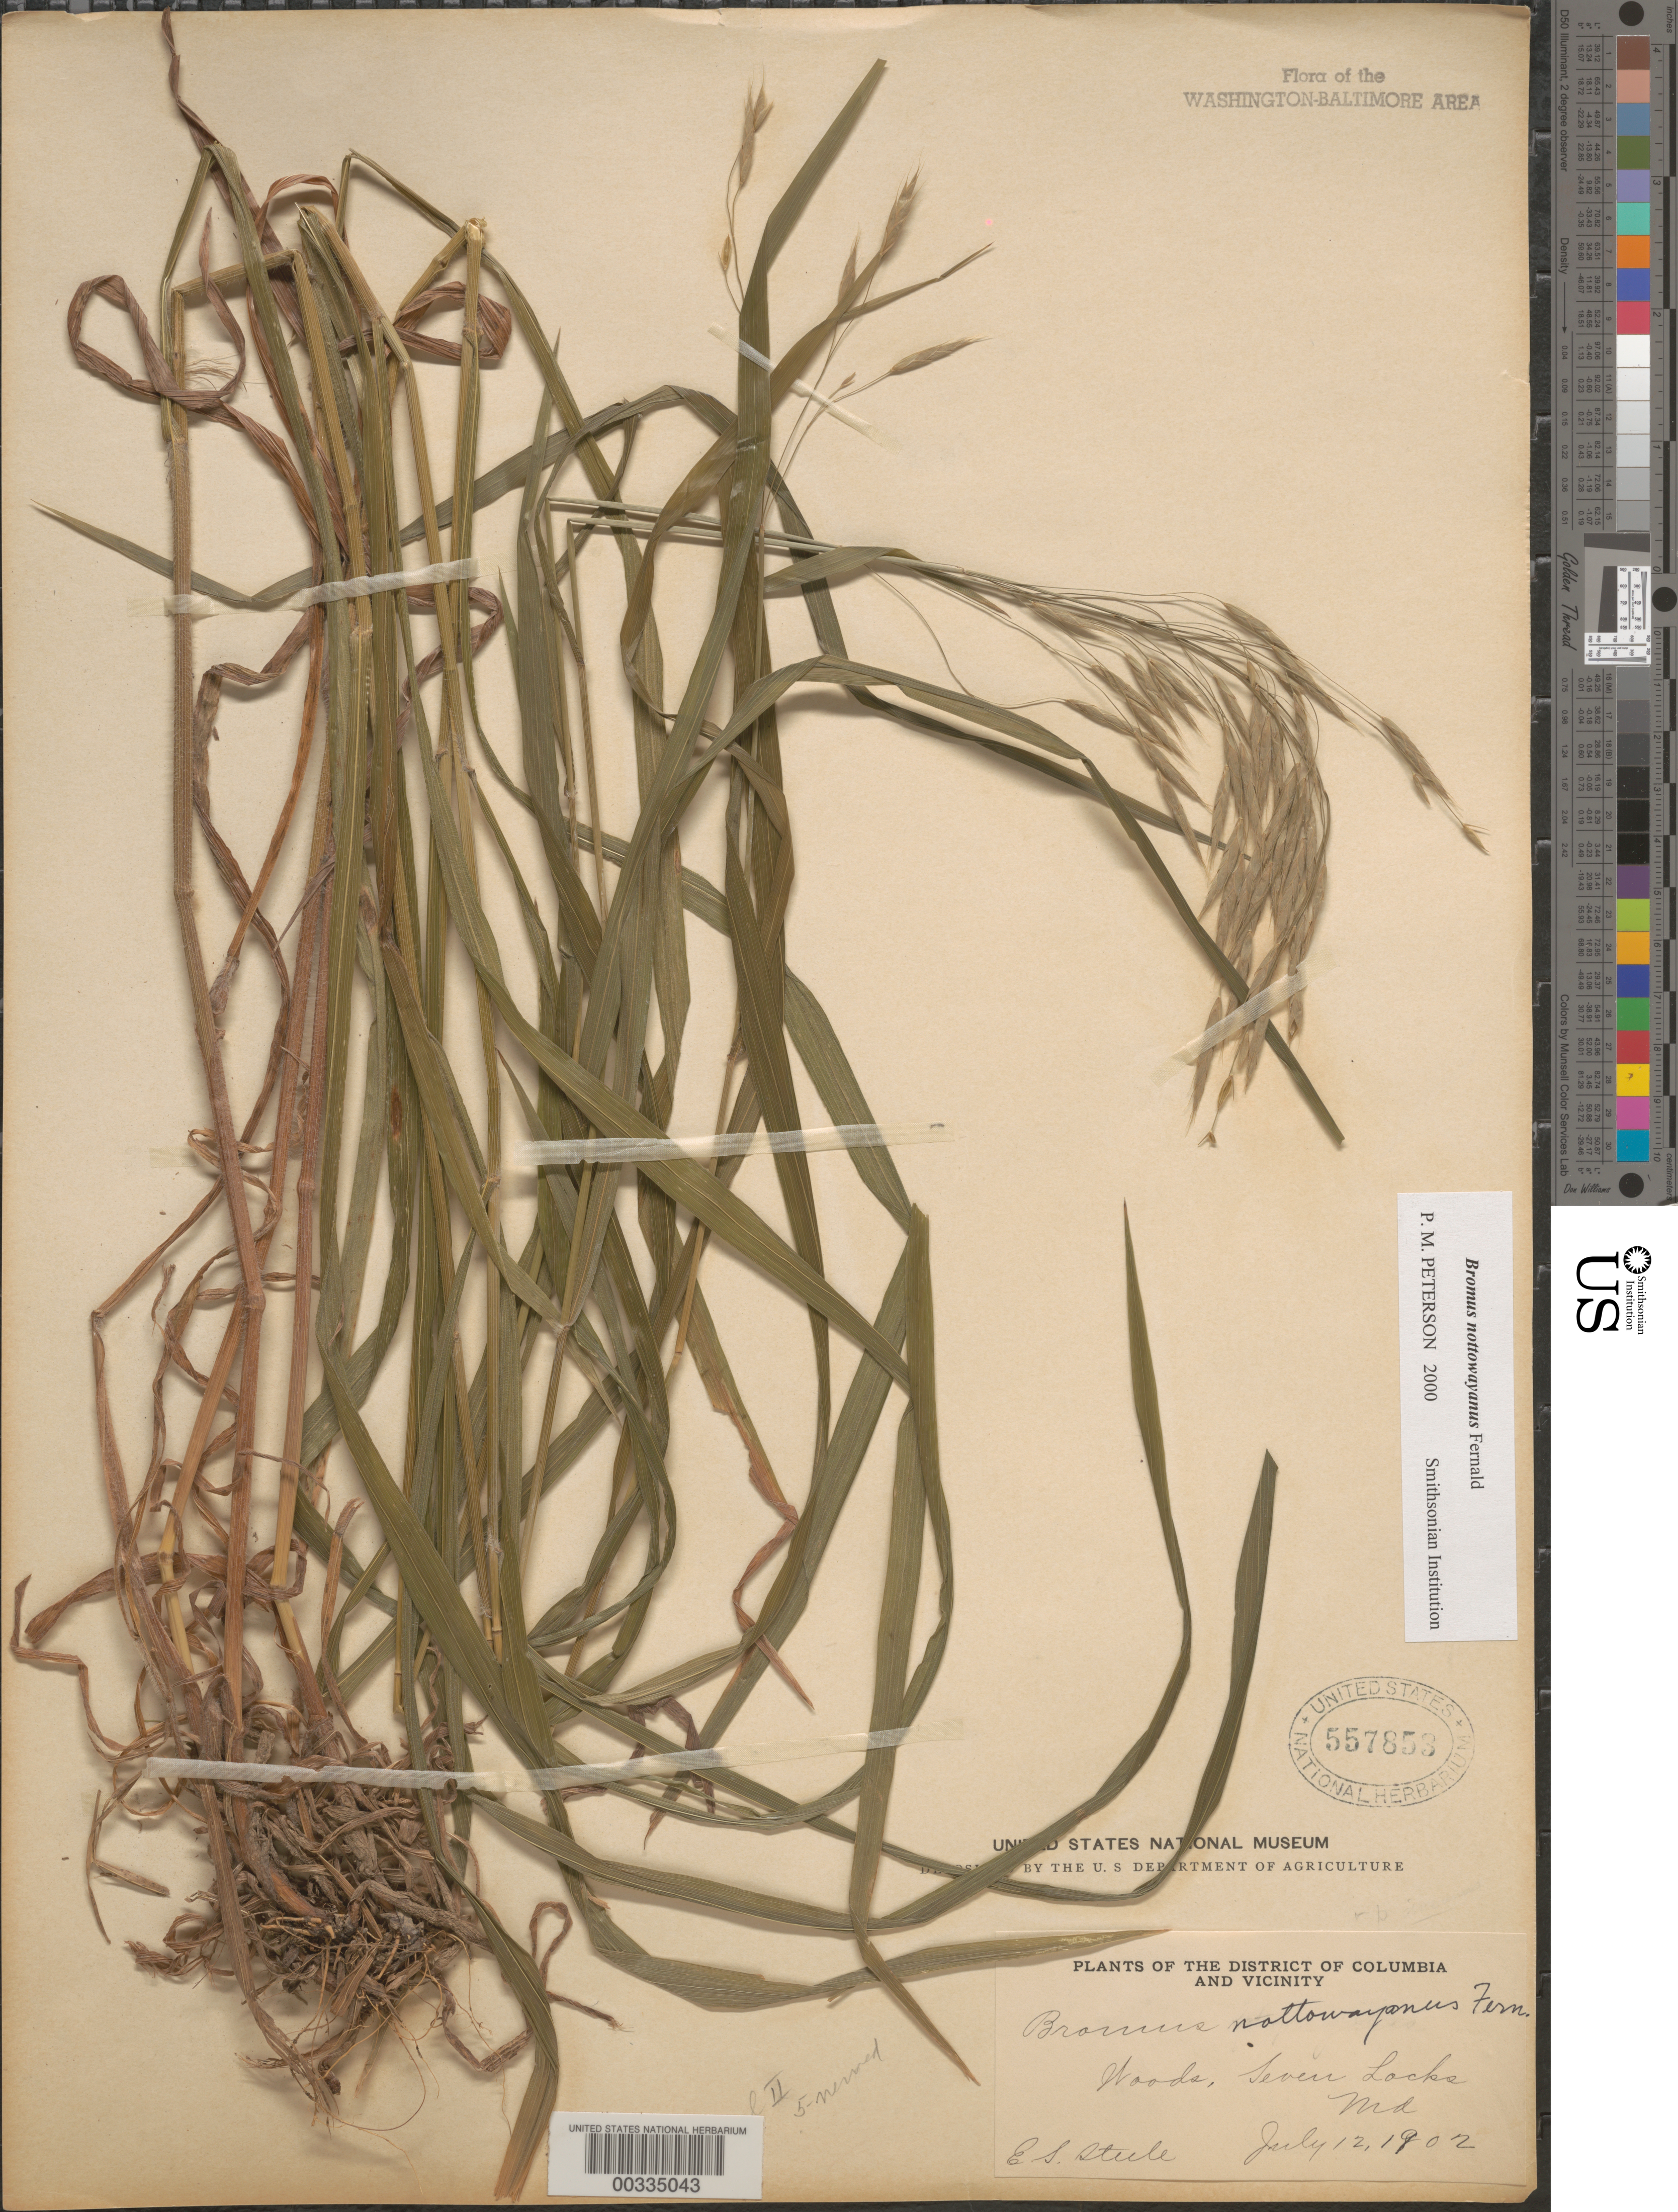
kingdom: Plantae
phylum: Tracheophyta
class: Liliopsida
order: Poales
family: Poaceae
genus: Bromus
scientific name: Bromus nottawayanus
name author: Fernald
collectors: E. Steele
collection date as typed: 12 Jul 1902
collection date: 1902-07-12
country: United States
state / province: Maryland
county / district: Montgomery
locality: Seven Locks C. & O. Canal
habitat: Woods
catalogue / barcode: US 557853